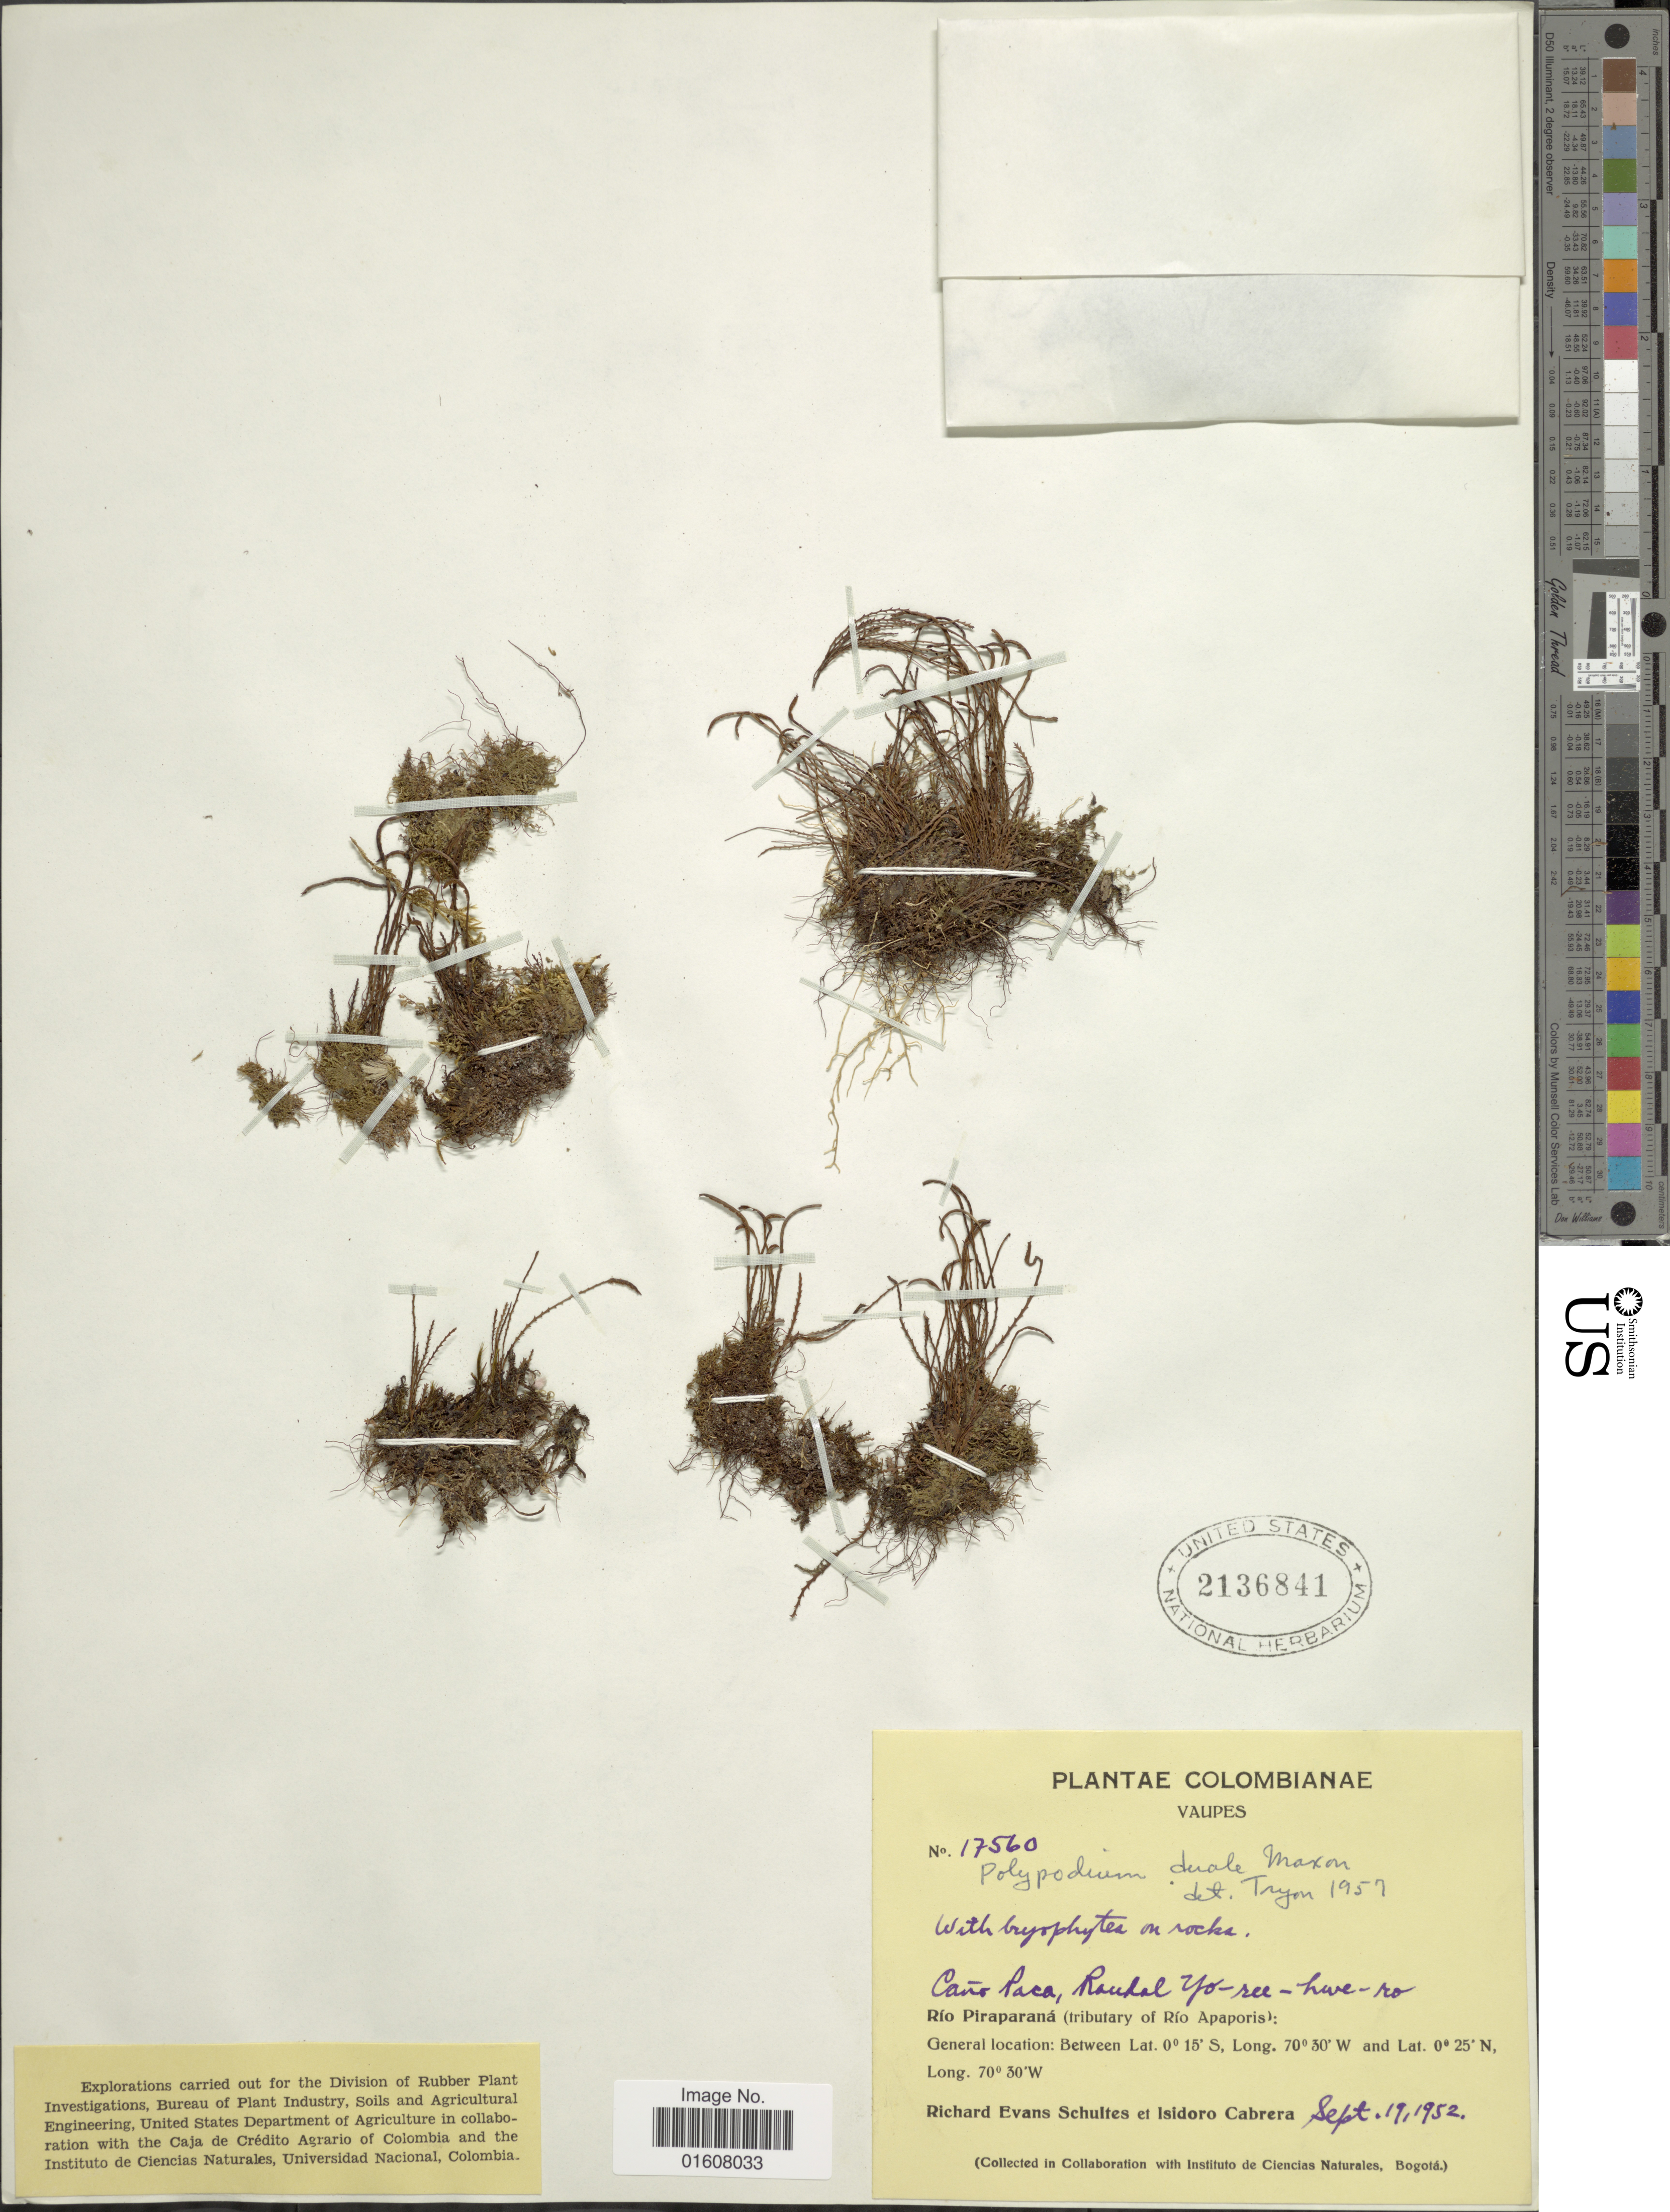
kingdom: Plantae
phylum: Tracheophyta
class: Polypodiopsida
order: Polypodiales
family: Polypodiaceae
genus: Cochlidium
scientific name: Cochlidium serrulatum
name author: (Sw.) L.E. Bishop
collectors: R. E. Schultes & I. Cabrera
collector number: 17560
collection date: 1952-09-19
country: Colombia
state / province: Vaupés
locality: Cano Paca, Raudal Yo-ree-hwe-ro. Río Piraparaná (tributary of Río Apaporis)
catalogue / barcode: US 2136841